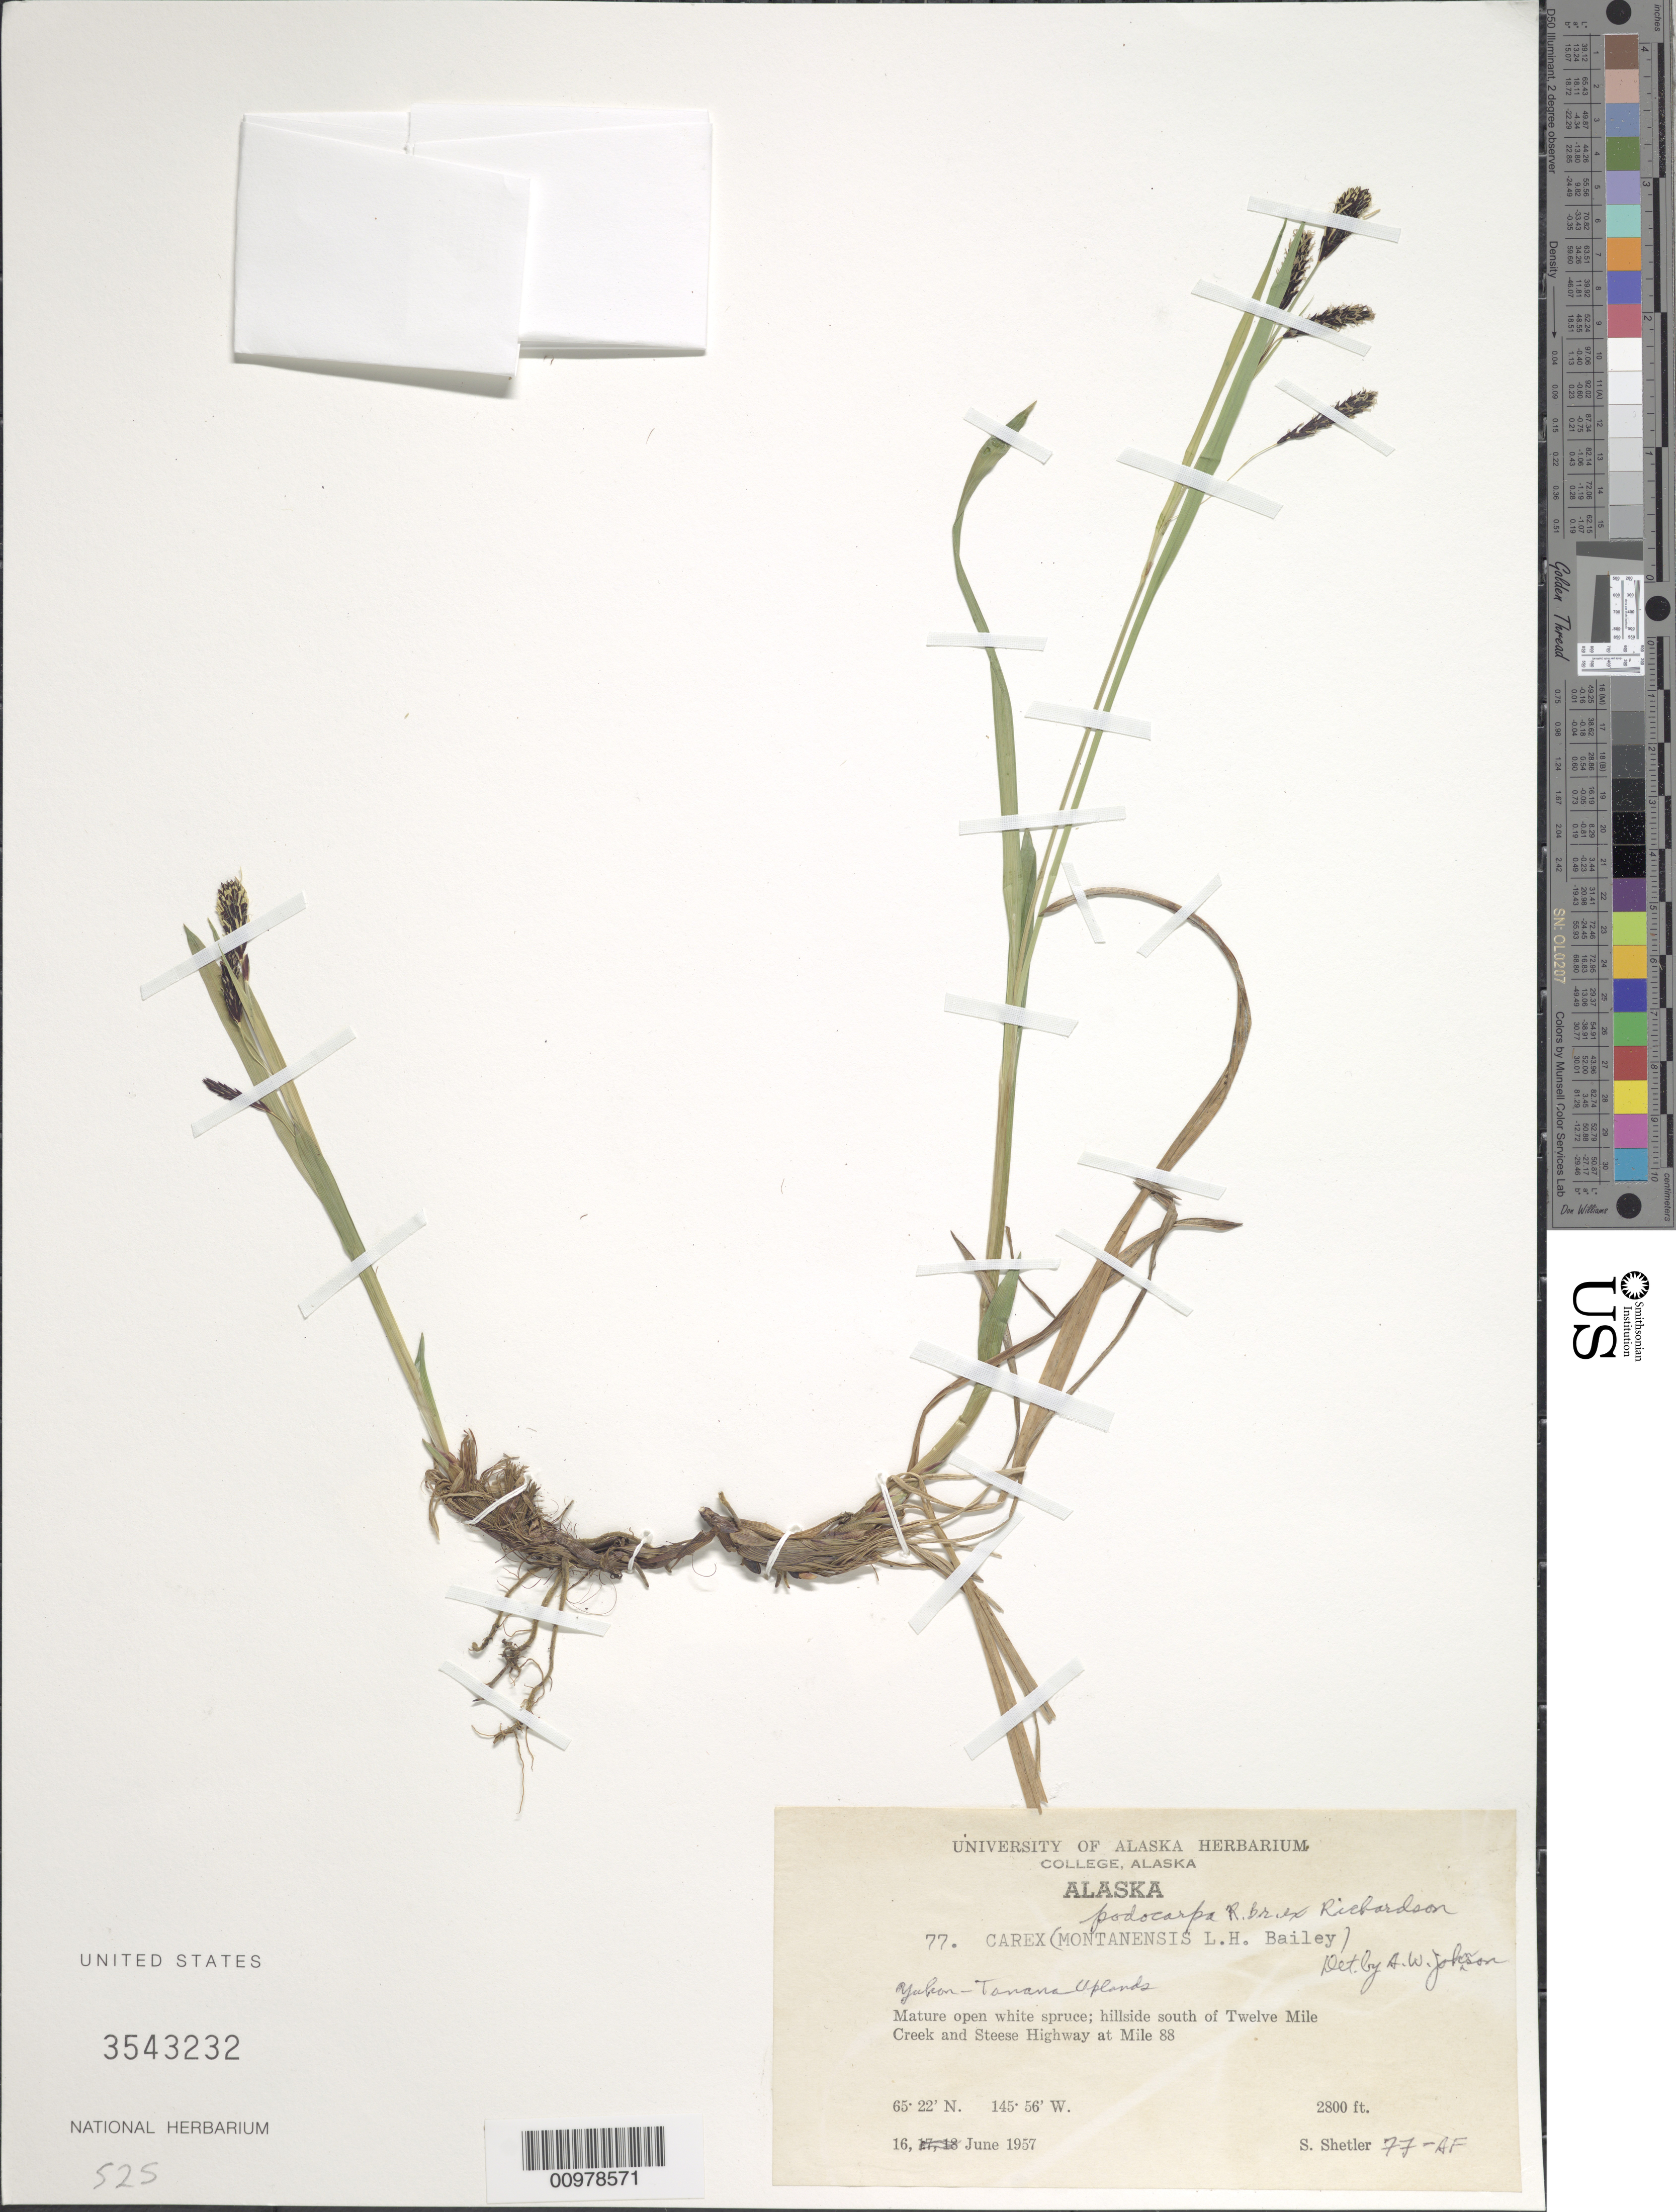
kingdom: Plantae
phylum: Tracheophyta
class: Liliopsida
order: Poales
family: Cyperaceae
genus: Carex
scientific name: Carex podocarpa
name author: R. Br.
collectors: S. Shetler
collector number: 77-AF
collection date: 1957-06-16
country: United States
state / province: Alaska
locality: Mature open white spruce: hillside south of Twelve Mile Creek and Steese Highway at Mile 88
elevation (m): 853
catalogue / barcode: US 3543232